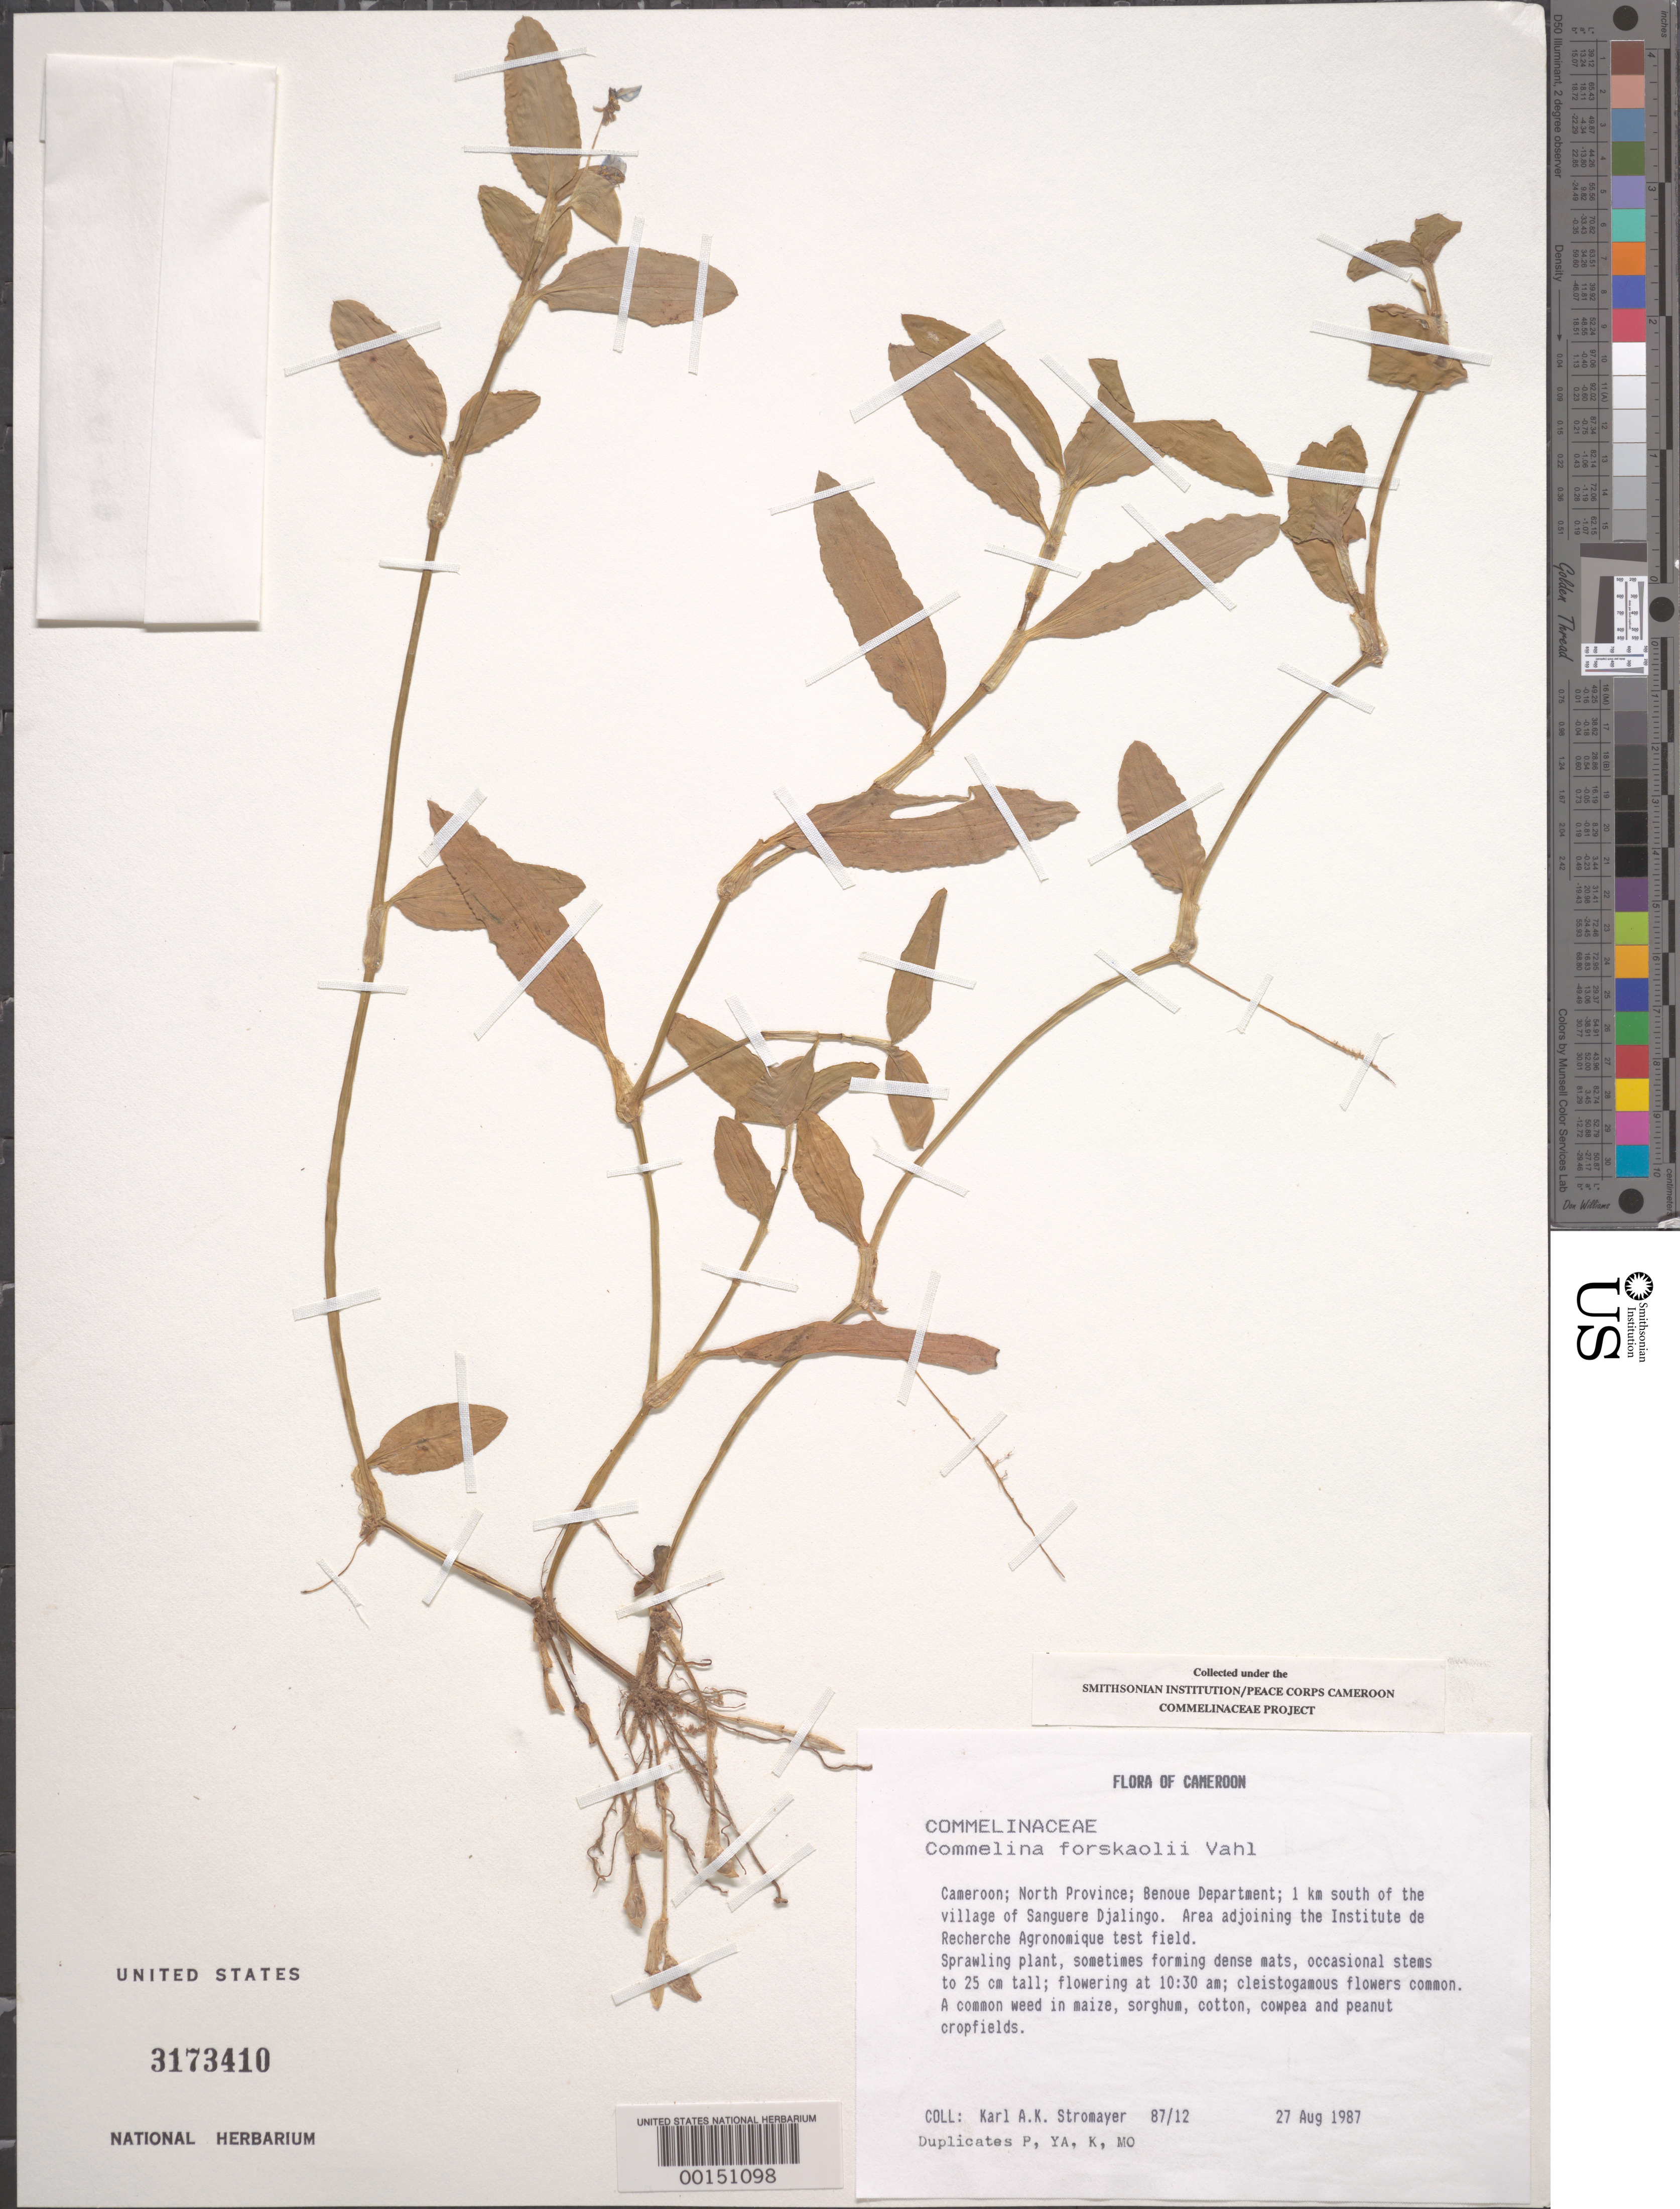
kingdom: Plantae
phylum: Tracheophyta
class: Liliopsida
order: Commelinales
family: Commelinaceae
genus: Commelina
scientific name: Commelina forskaolii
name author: Vahl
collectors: K. A. Stromayer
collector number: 87/12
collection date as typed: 27 Aug 1987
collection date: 1987-08-27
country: Cameroon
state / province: Nord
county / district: Bénoué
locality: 1 km s of village of sanguere djalingo, area adjoining institute de recherche agronomique test field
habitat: Cropfields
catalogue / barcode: US 3173410